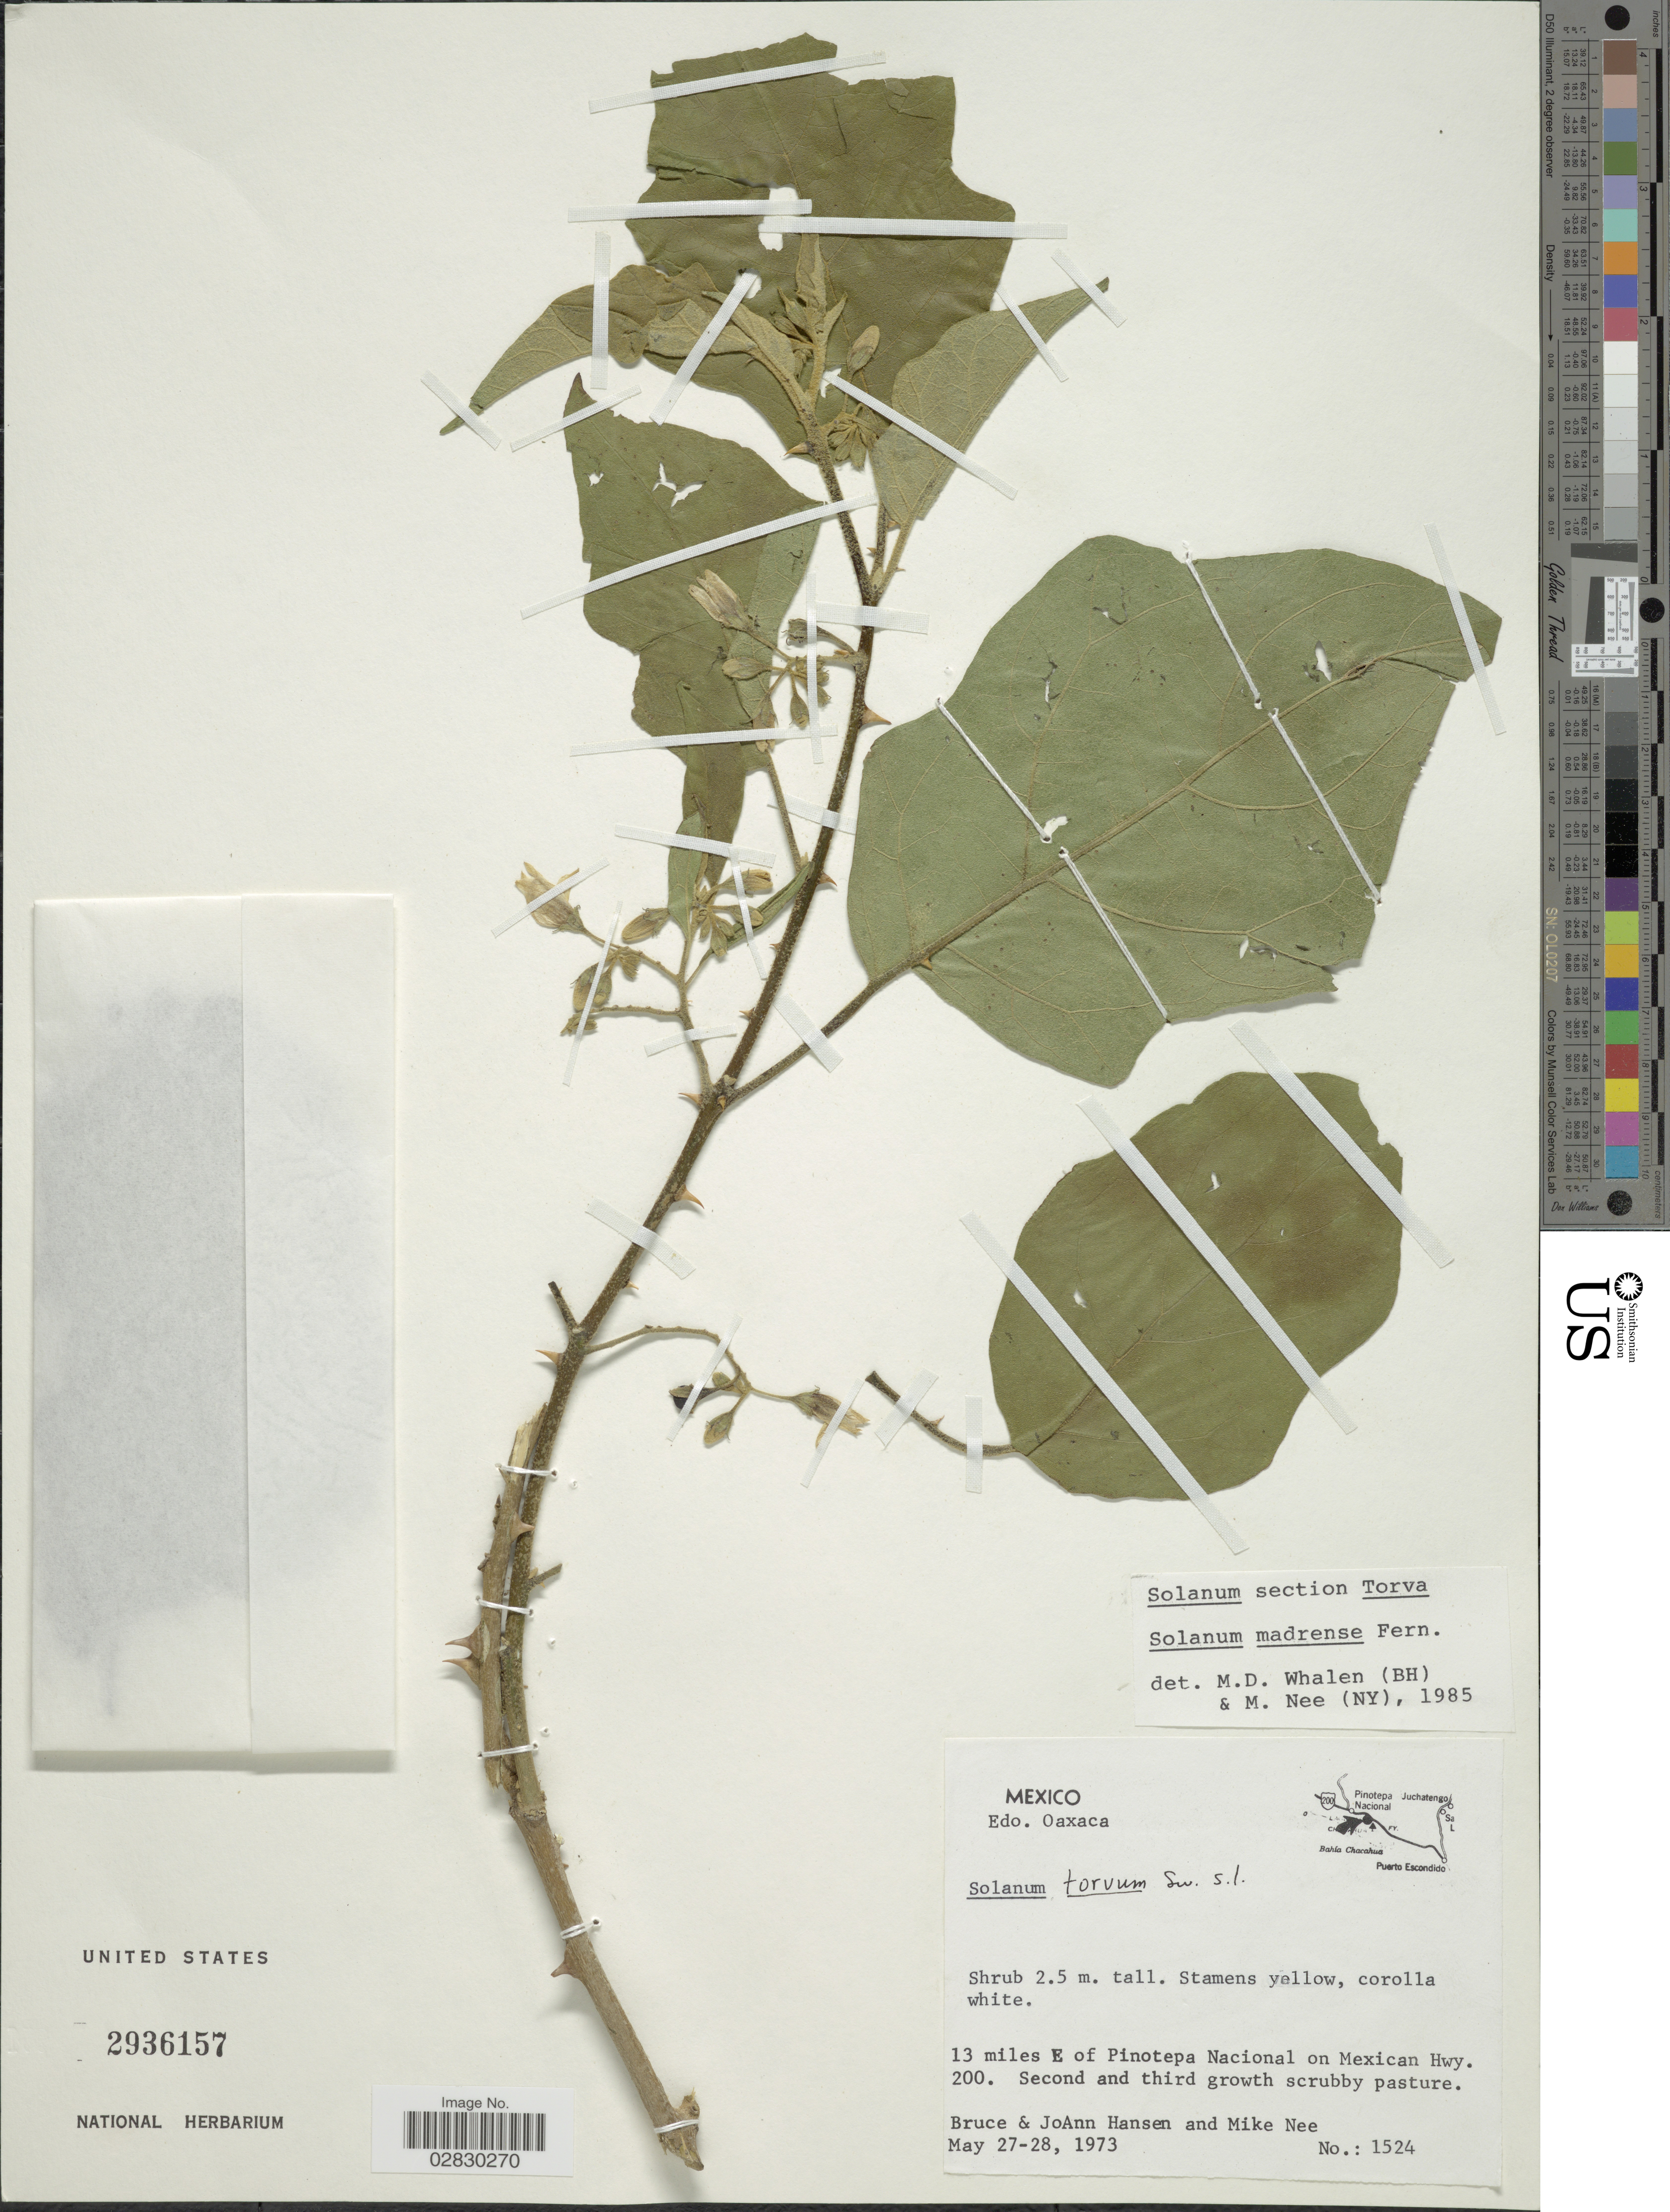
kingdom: Plantae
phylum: Tracheophyta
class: Magnoliopsida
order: Solanales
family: Solanaceae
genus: Solanum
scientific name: Solanum madrense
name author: Fernald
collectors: B. Hansen, J. Hansen & M. Nee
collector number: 1524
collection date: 1973-05-27/1973-05-28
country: Mexico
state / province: Oaxaca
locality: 13 miles E of Pinotepa Nacional on Mexican Hwy. 200.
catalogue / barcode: US 2936157